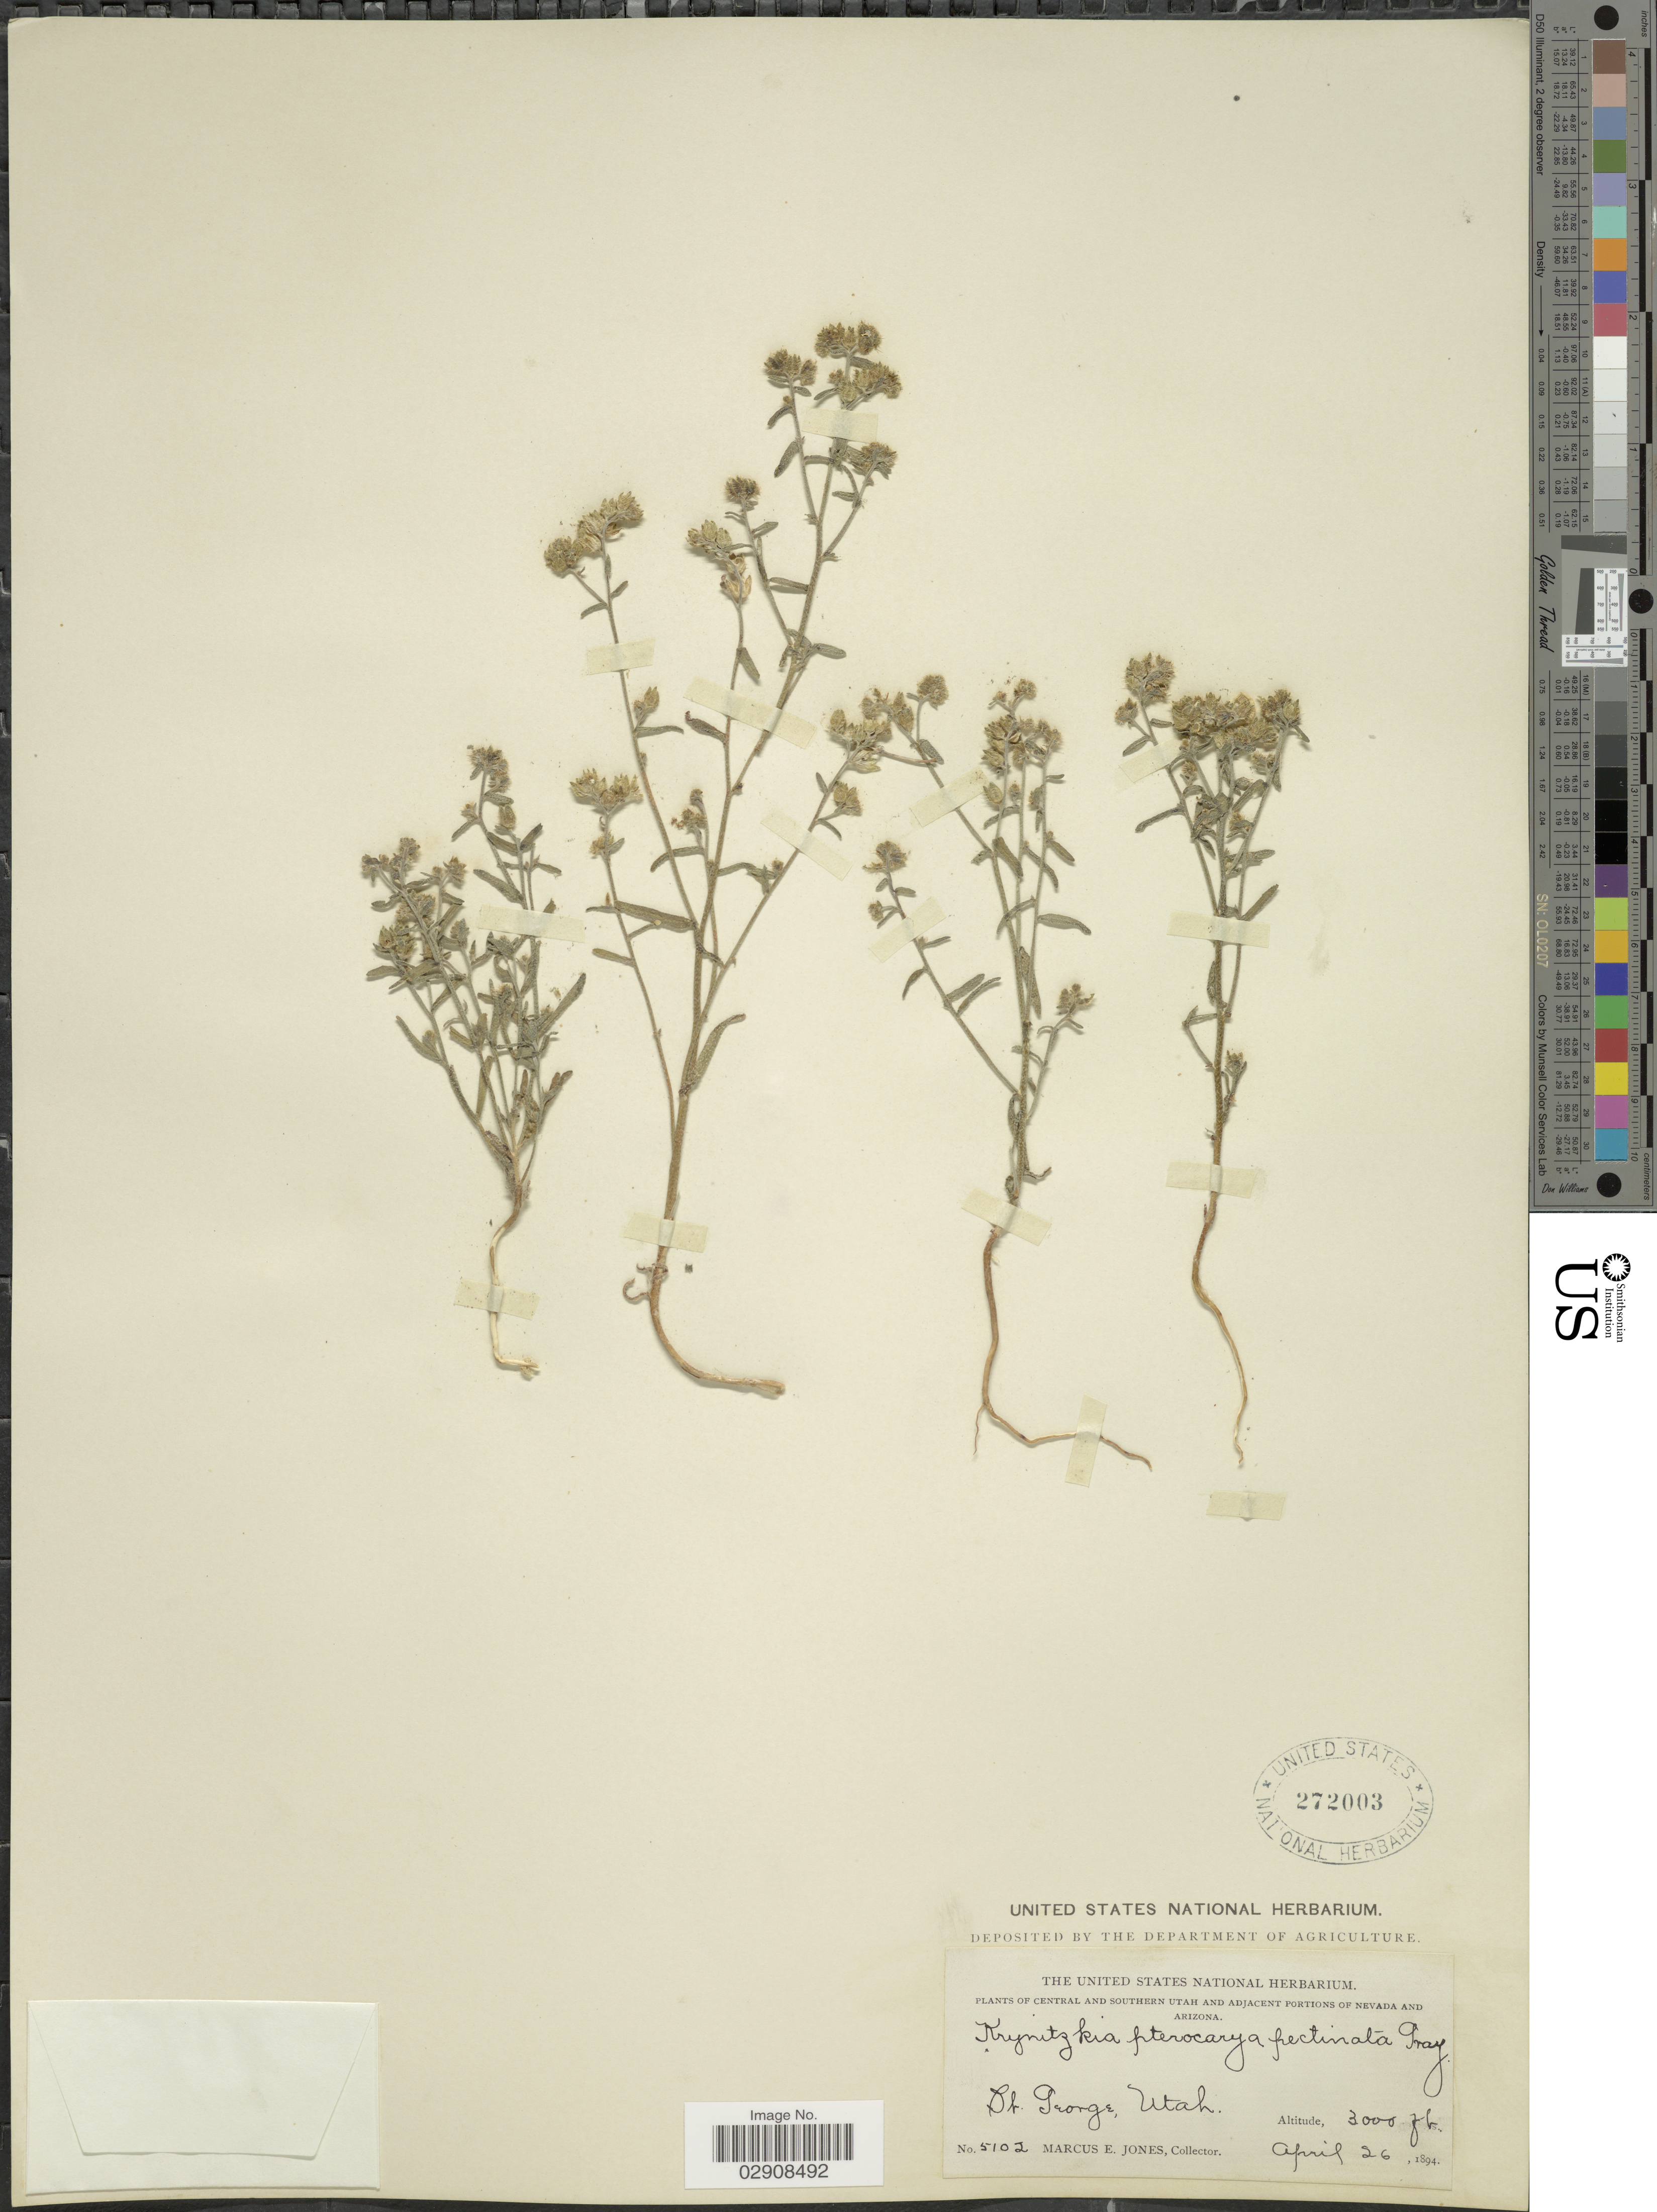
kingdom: Plantae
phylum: Tracheophyta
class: Magnoliopsida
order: Boraginales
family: Boraginaceae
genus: Cryptantha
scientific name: Cryptantha pterocarya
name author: (Torr.) Greene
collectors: M. E. Jones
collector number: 5102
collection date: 1894-04-26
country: United States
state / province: Utah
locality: Central and Southern Utah. St. George.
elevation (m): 914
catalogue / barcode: US 272003